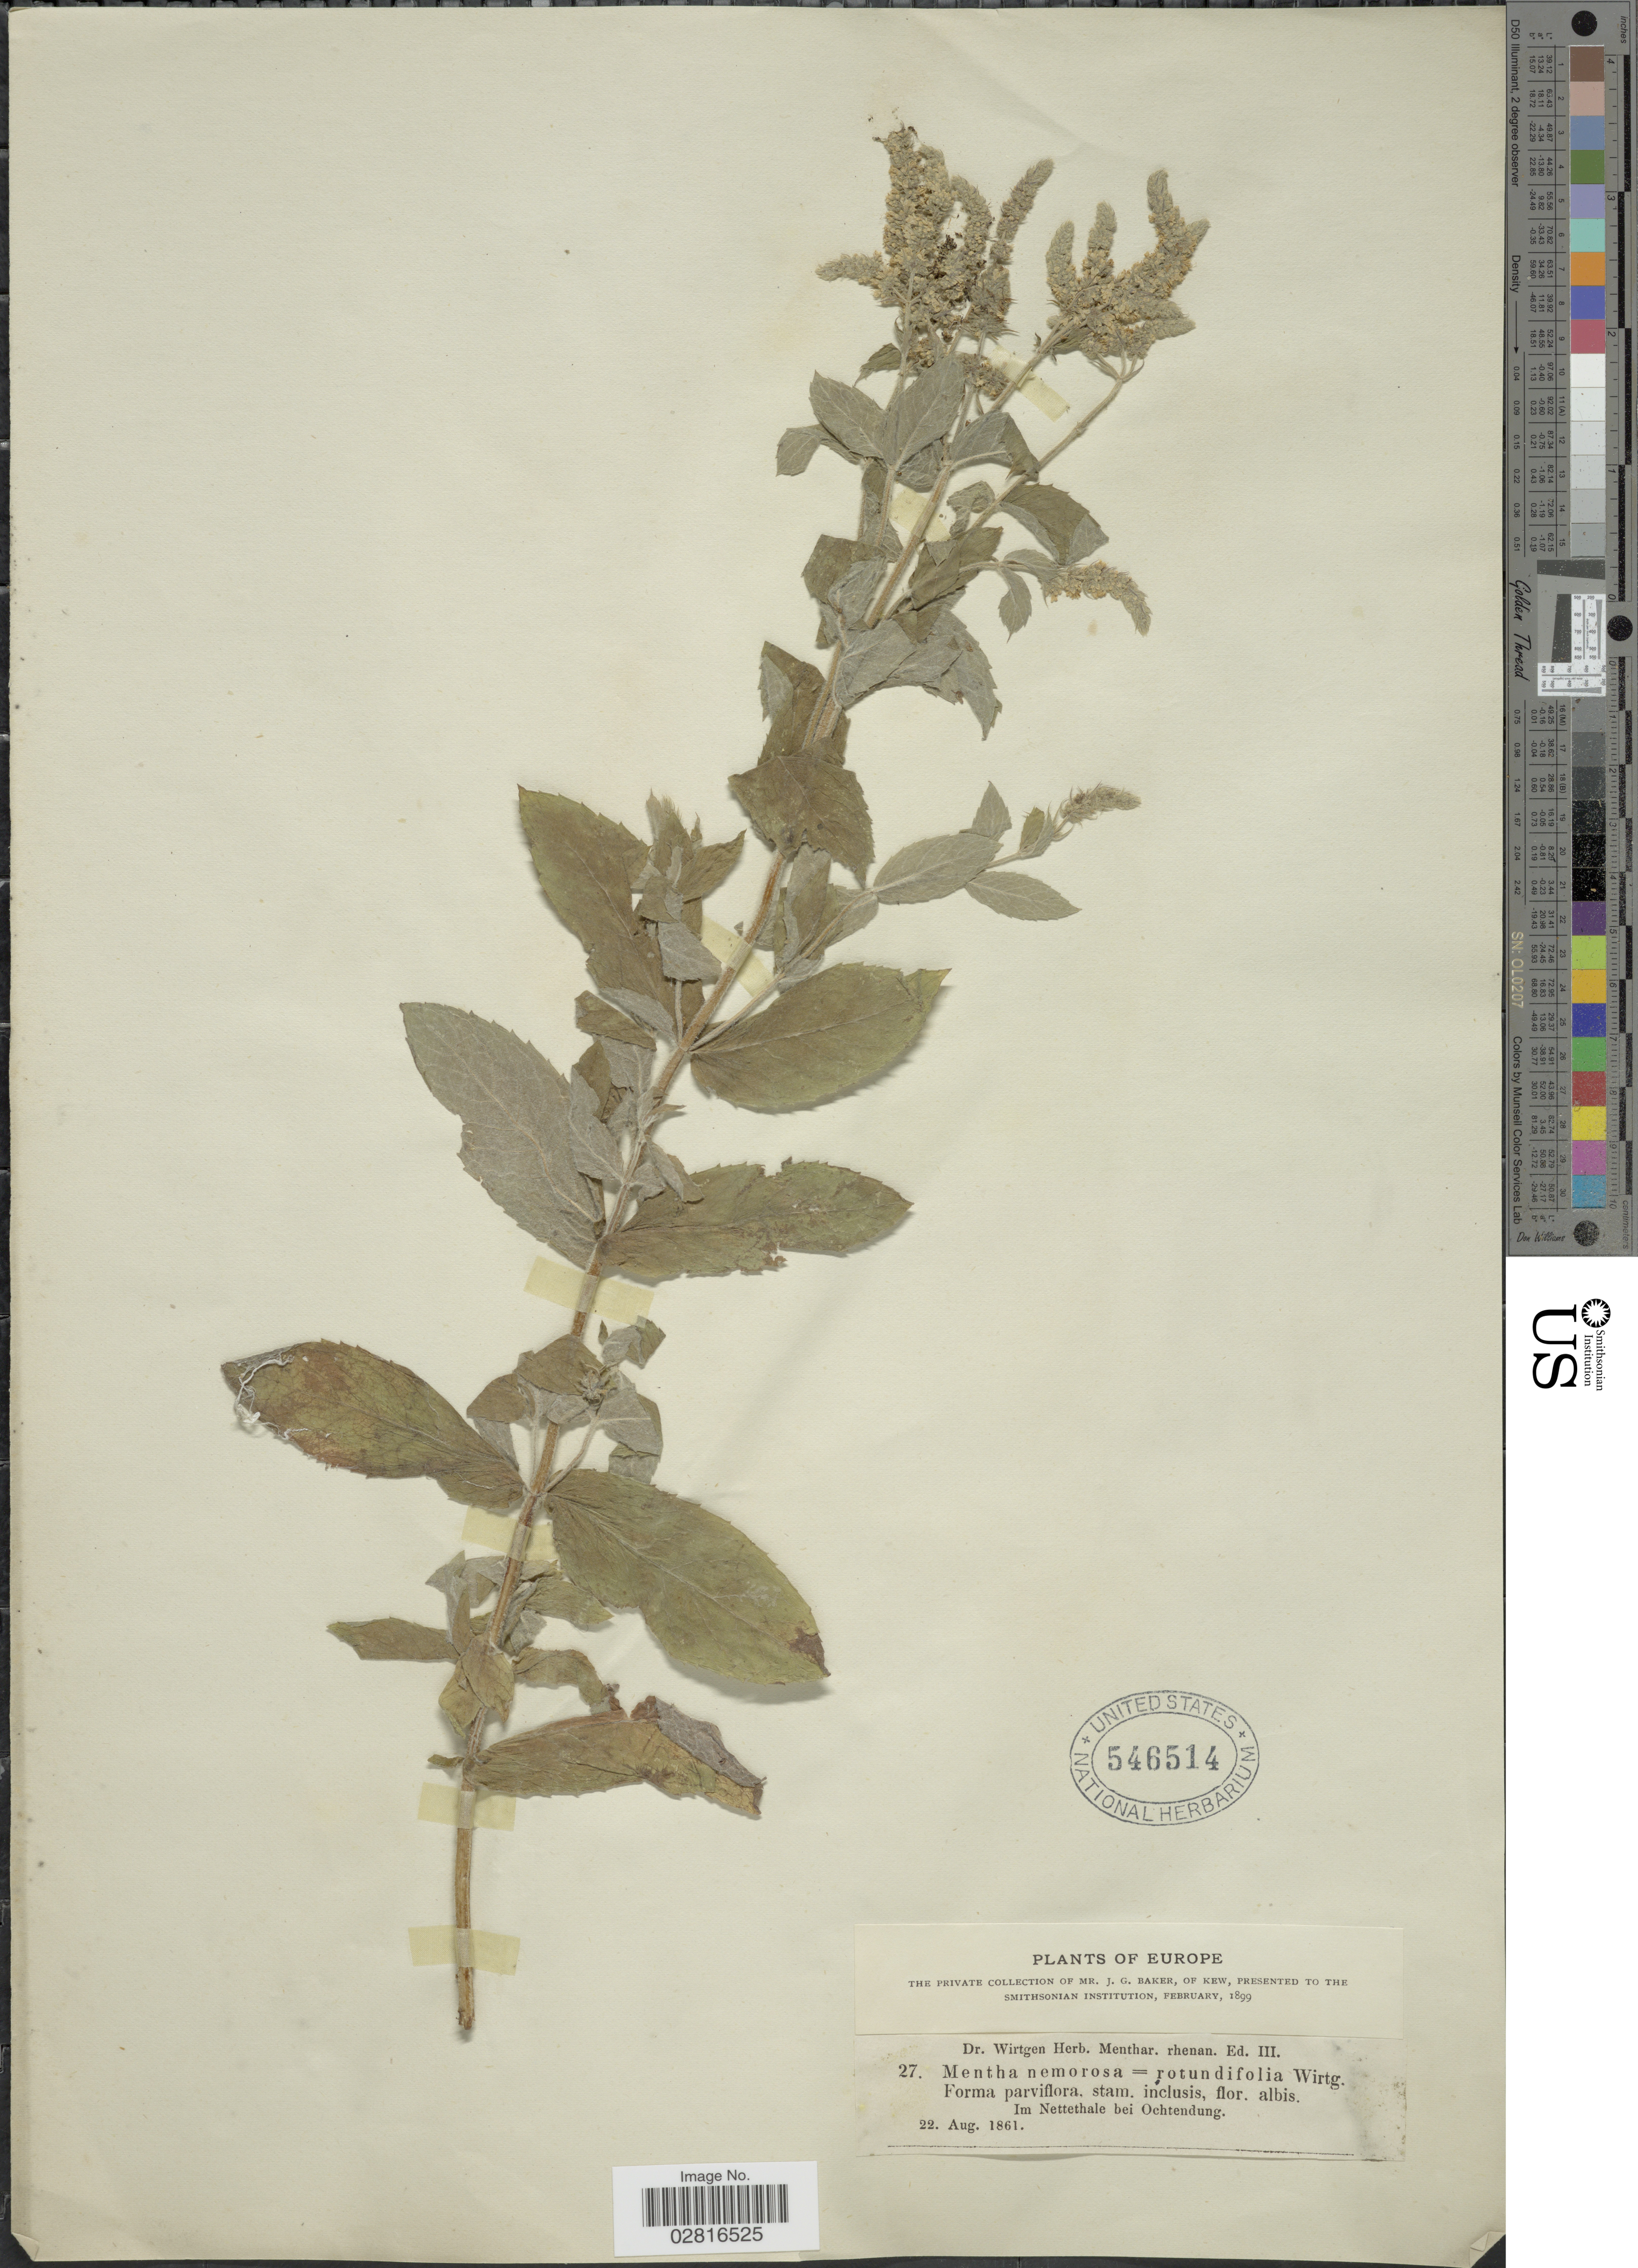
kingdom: Plantae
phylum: Tracheophyta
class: Magnoliopsida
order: Lamiales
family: Lamiaceae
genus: Mentha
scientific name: Mentha nemorosa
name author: Willd.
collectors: J. G. Baker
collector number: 27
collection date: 1861-08-22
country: Germany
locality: Europe. Im Nettethale bei Ochtendung.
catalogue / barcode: US 546514